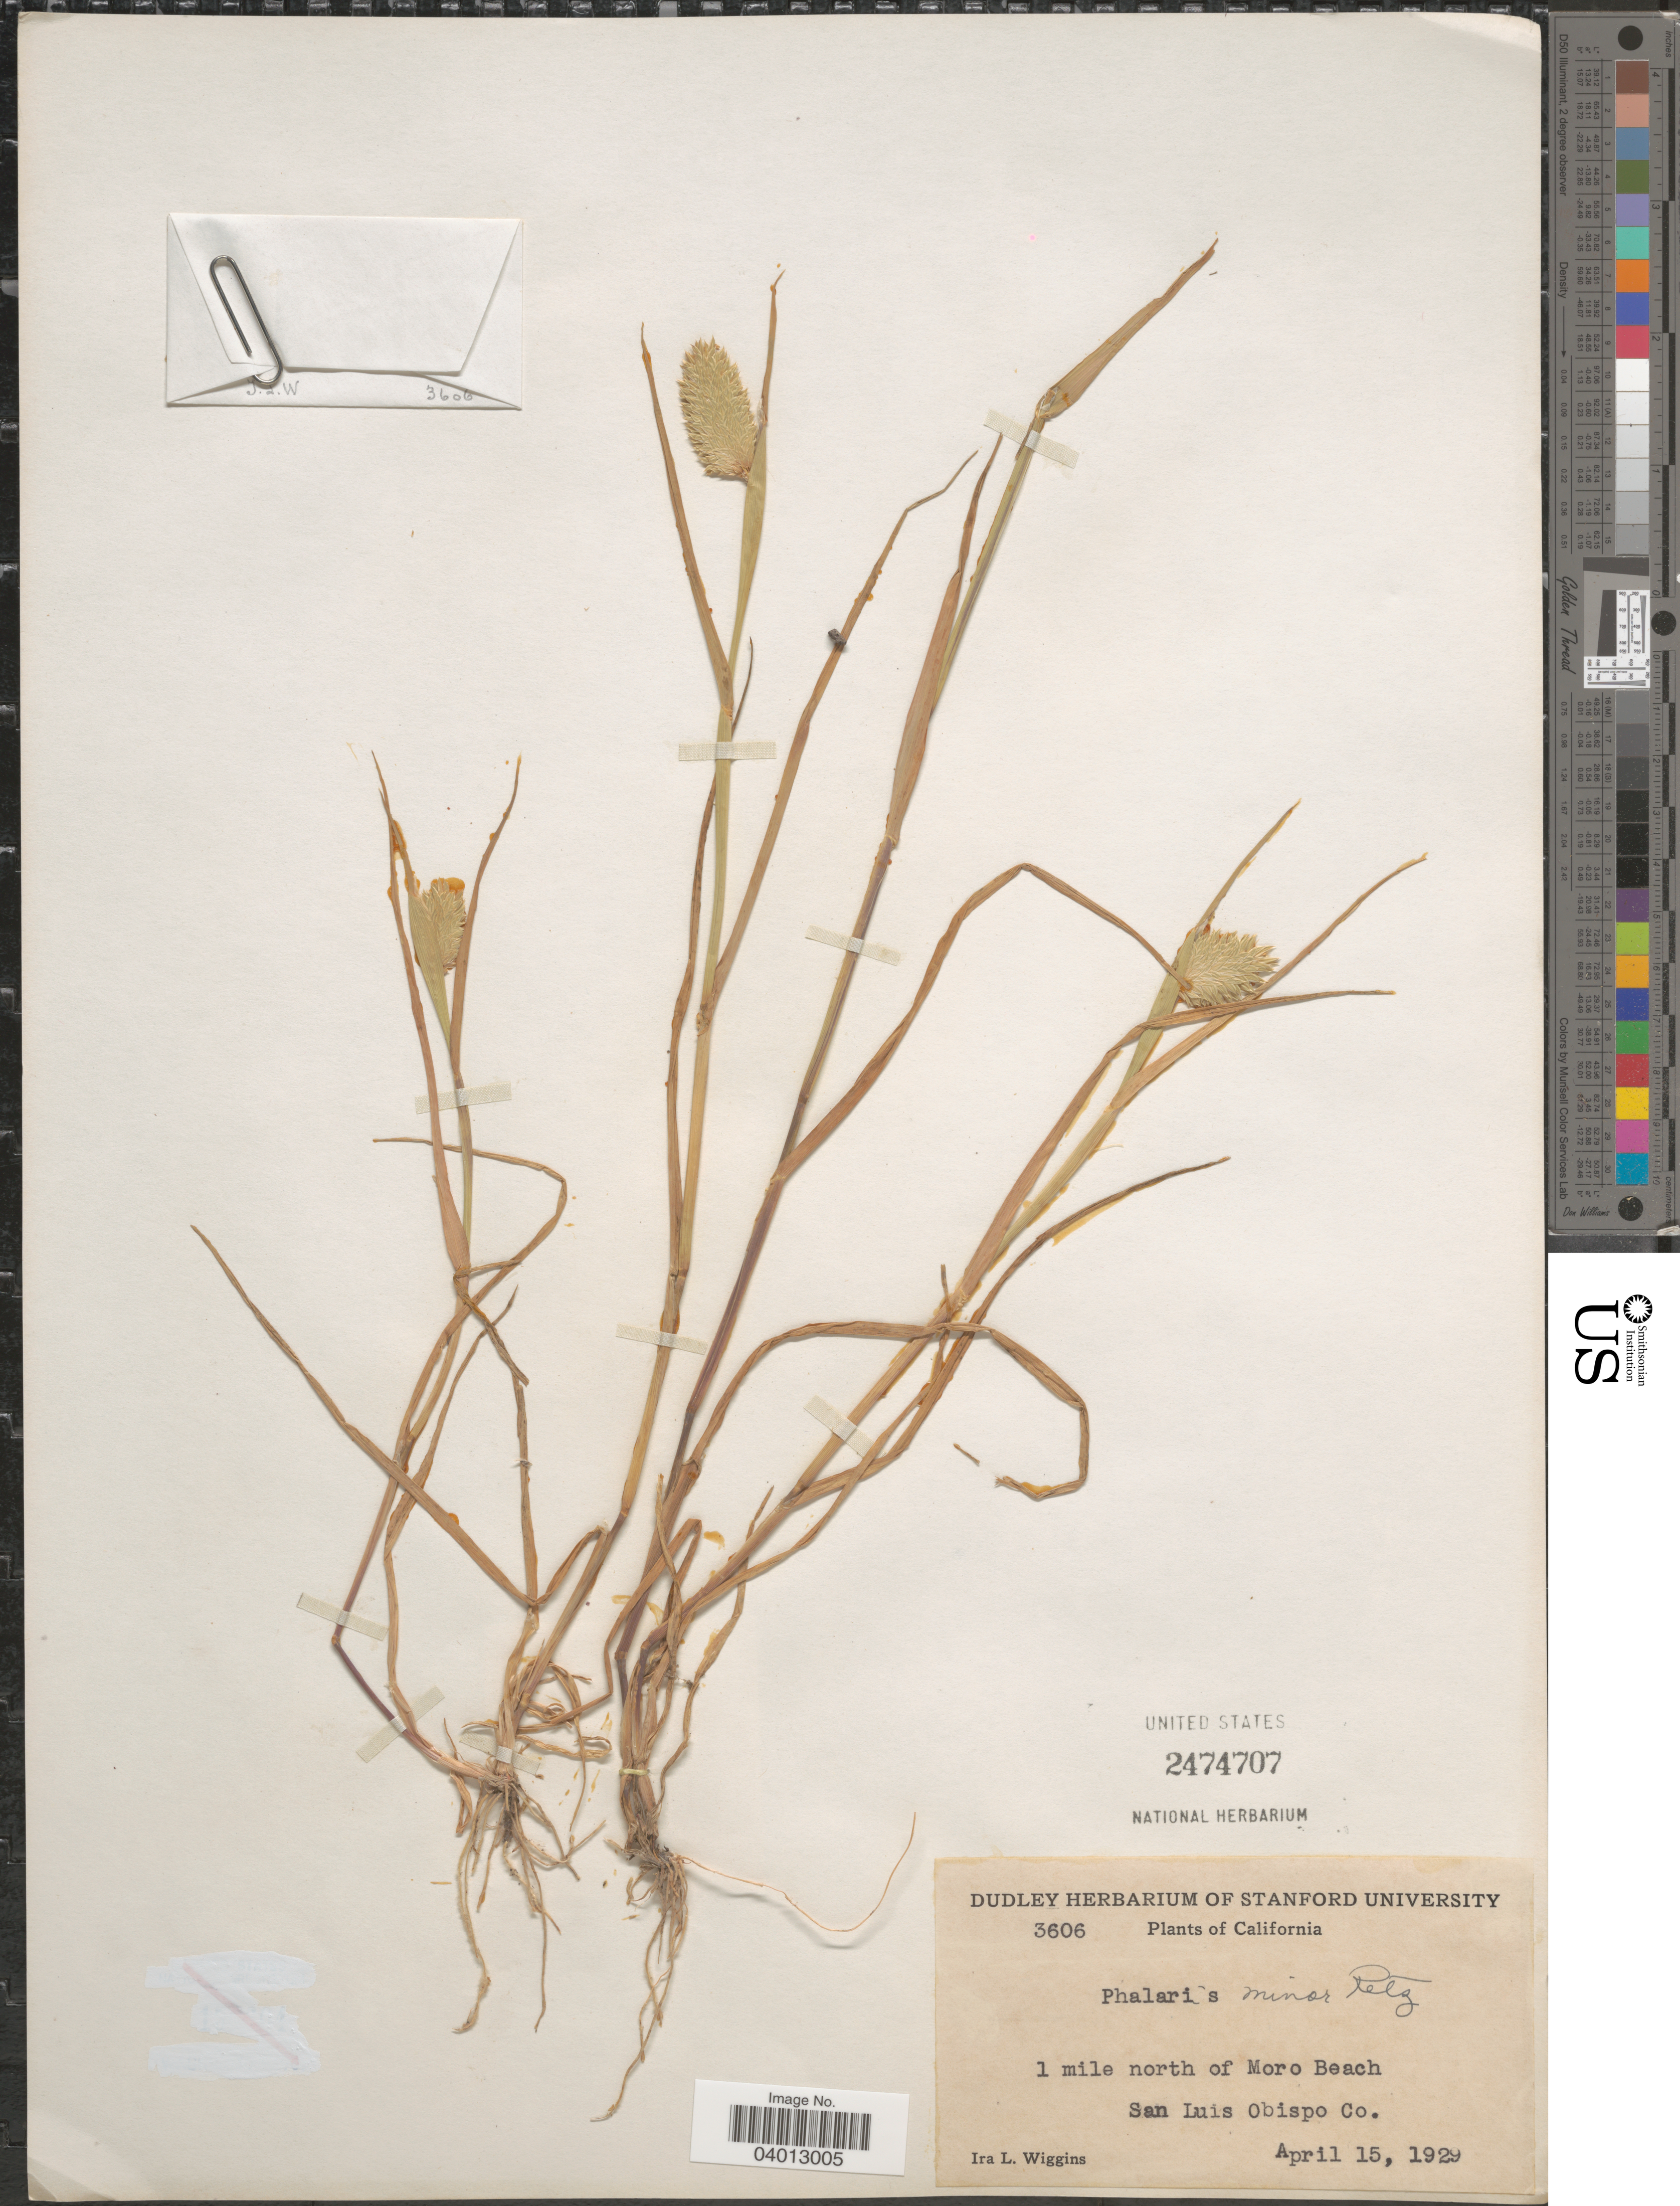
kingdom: Plantae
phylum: Tracheophyta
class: Liliopsida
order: Poales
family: Poaceae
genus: Phalaris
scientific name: Phalaris minor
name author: Retz.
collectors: I. L. Wiggins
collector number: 3606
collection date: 1929-04-15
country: United States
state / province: California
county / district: San Luis Obispo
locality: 1 mile north of Moro Beach. San Luis Obispo Co.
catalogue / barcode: US 2474707